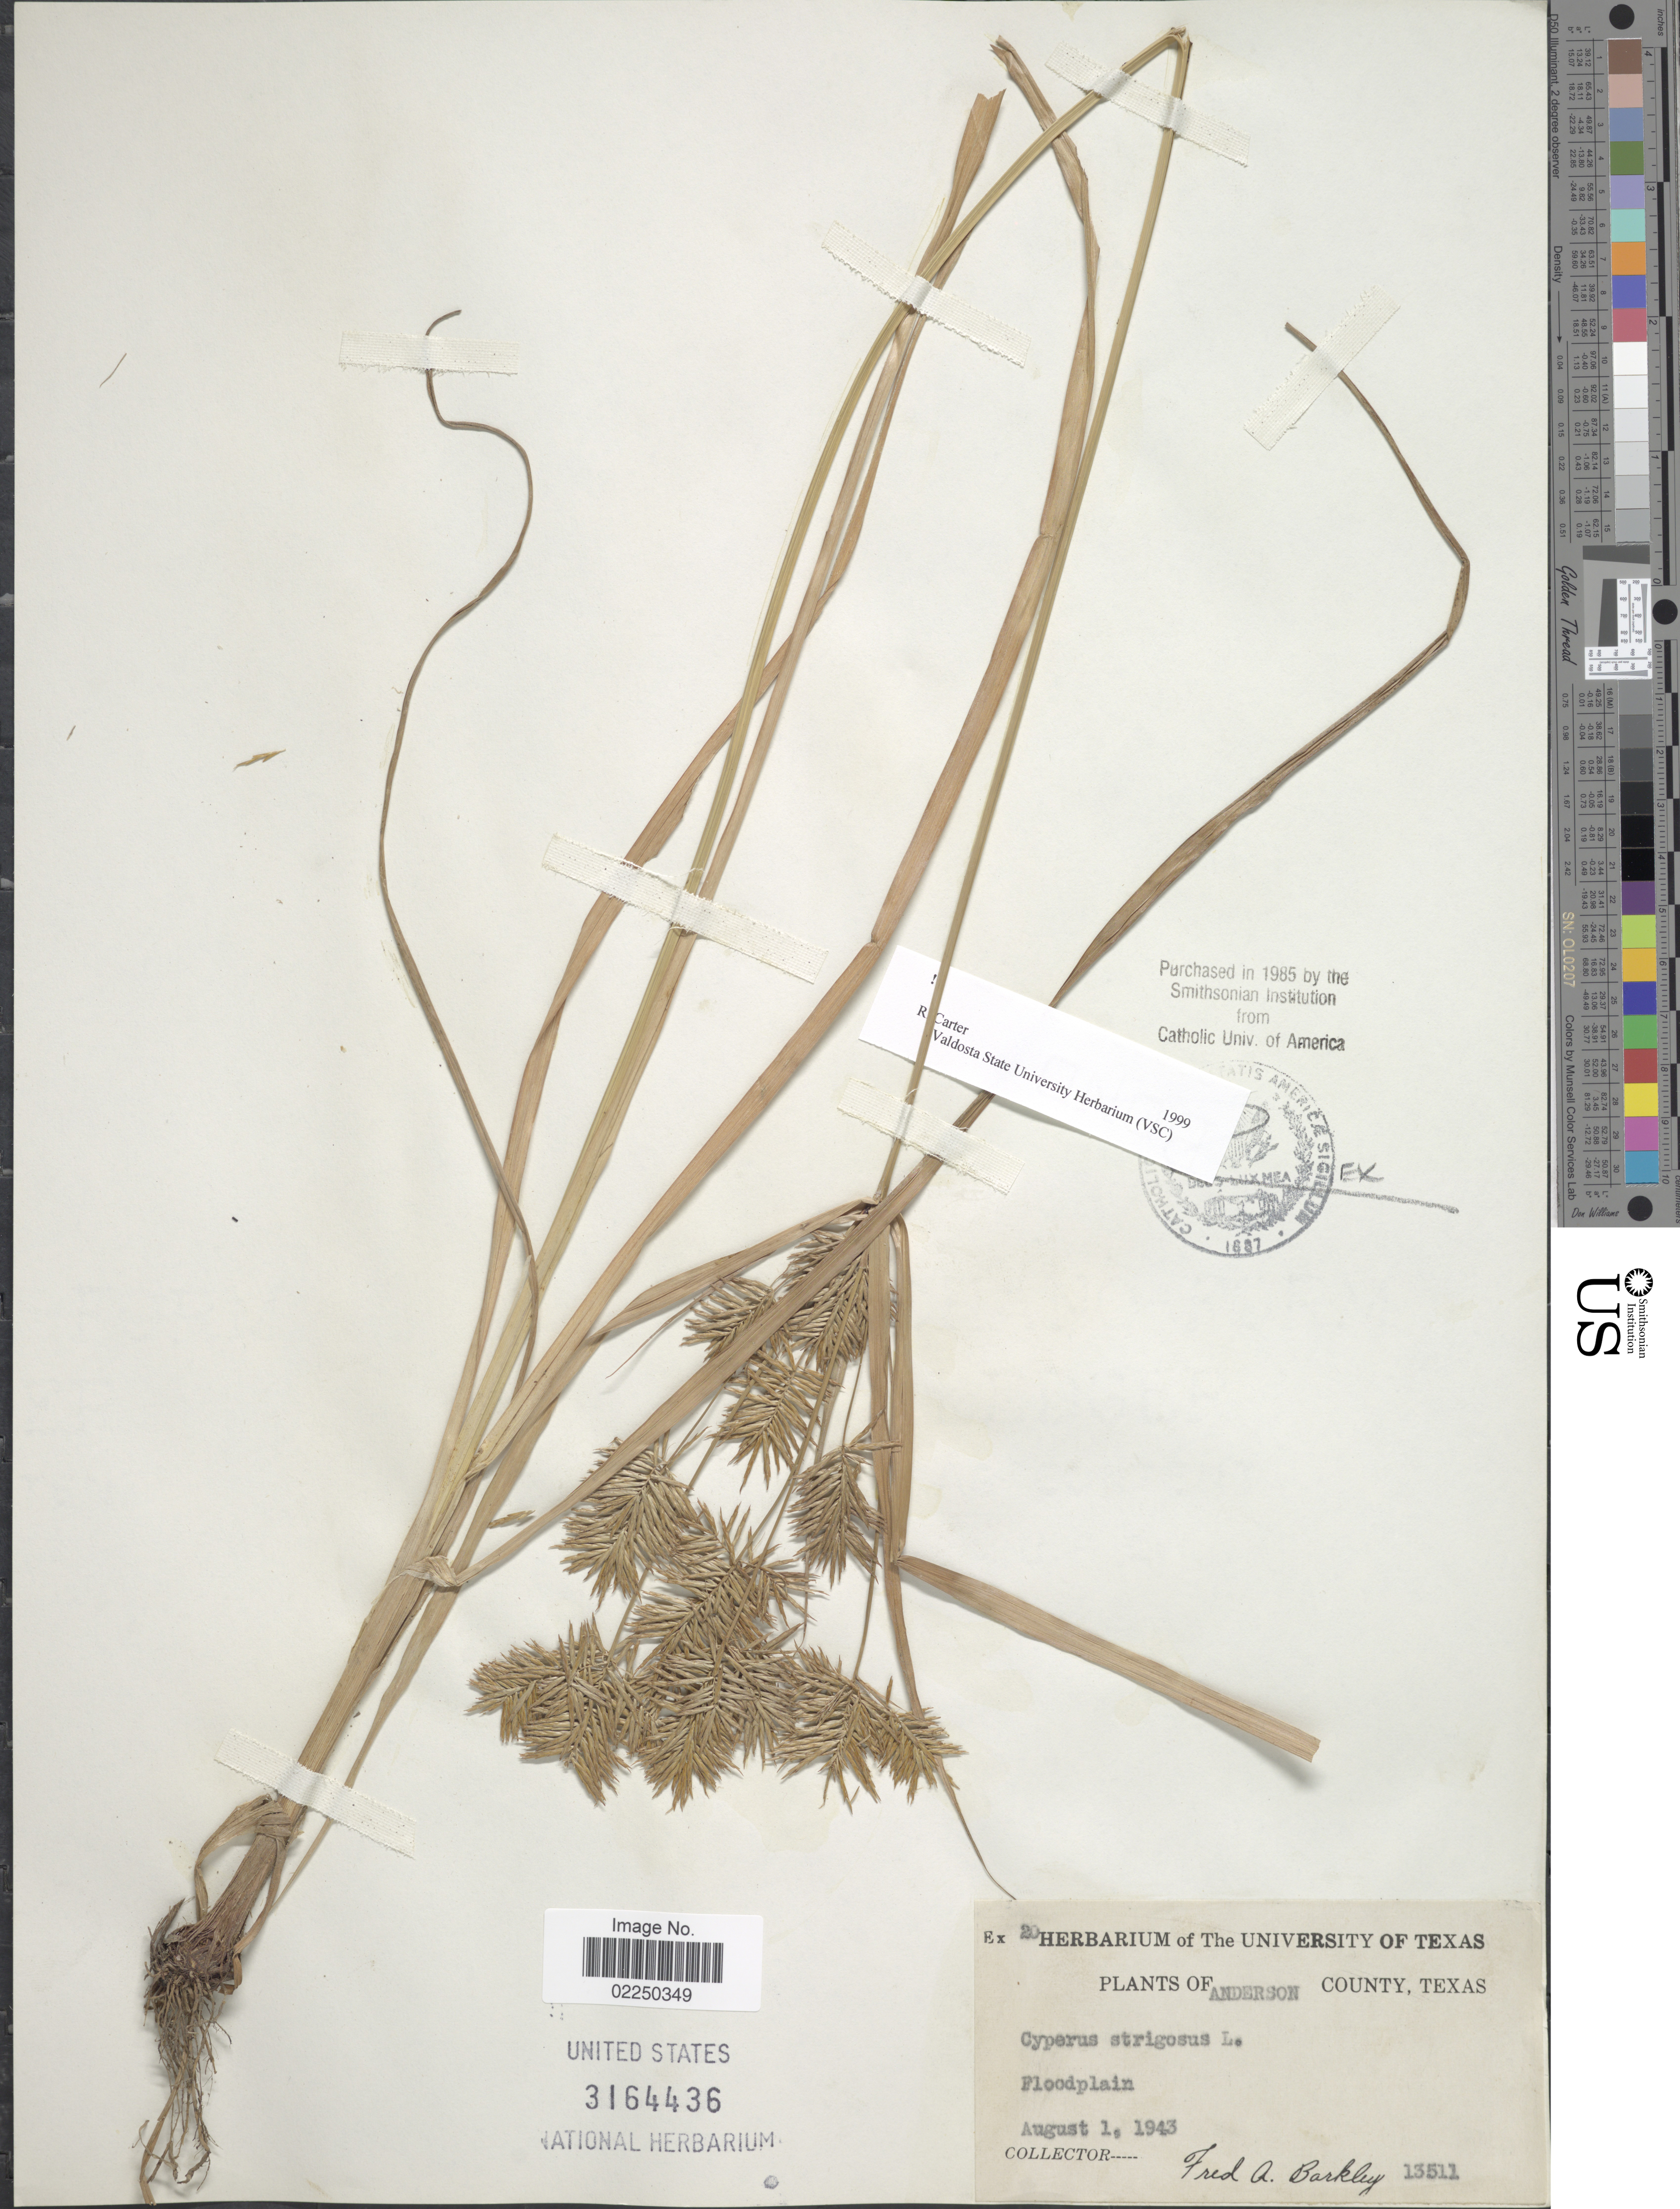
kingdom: Plantae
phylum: Tracheophyta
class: Liliopsida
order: Poales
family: Cyperaceae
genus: Cyperus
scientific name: Cyperus strigosus L.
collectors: F. A. Barkley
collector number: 13511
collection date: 1943-08-01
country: United States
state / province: Texas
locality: Anderson County, floodplain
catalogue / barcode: US 3164436